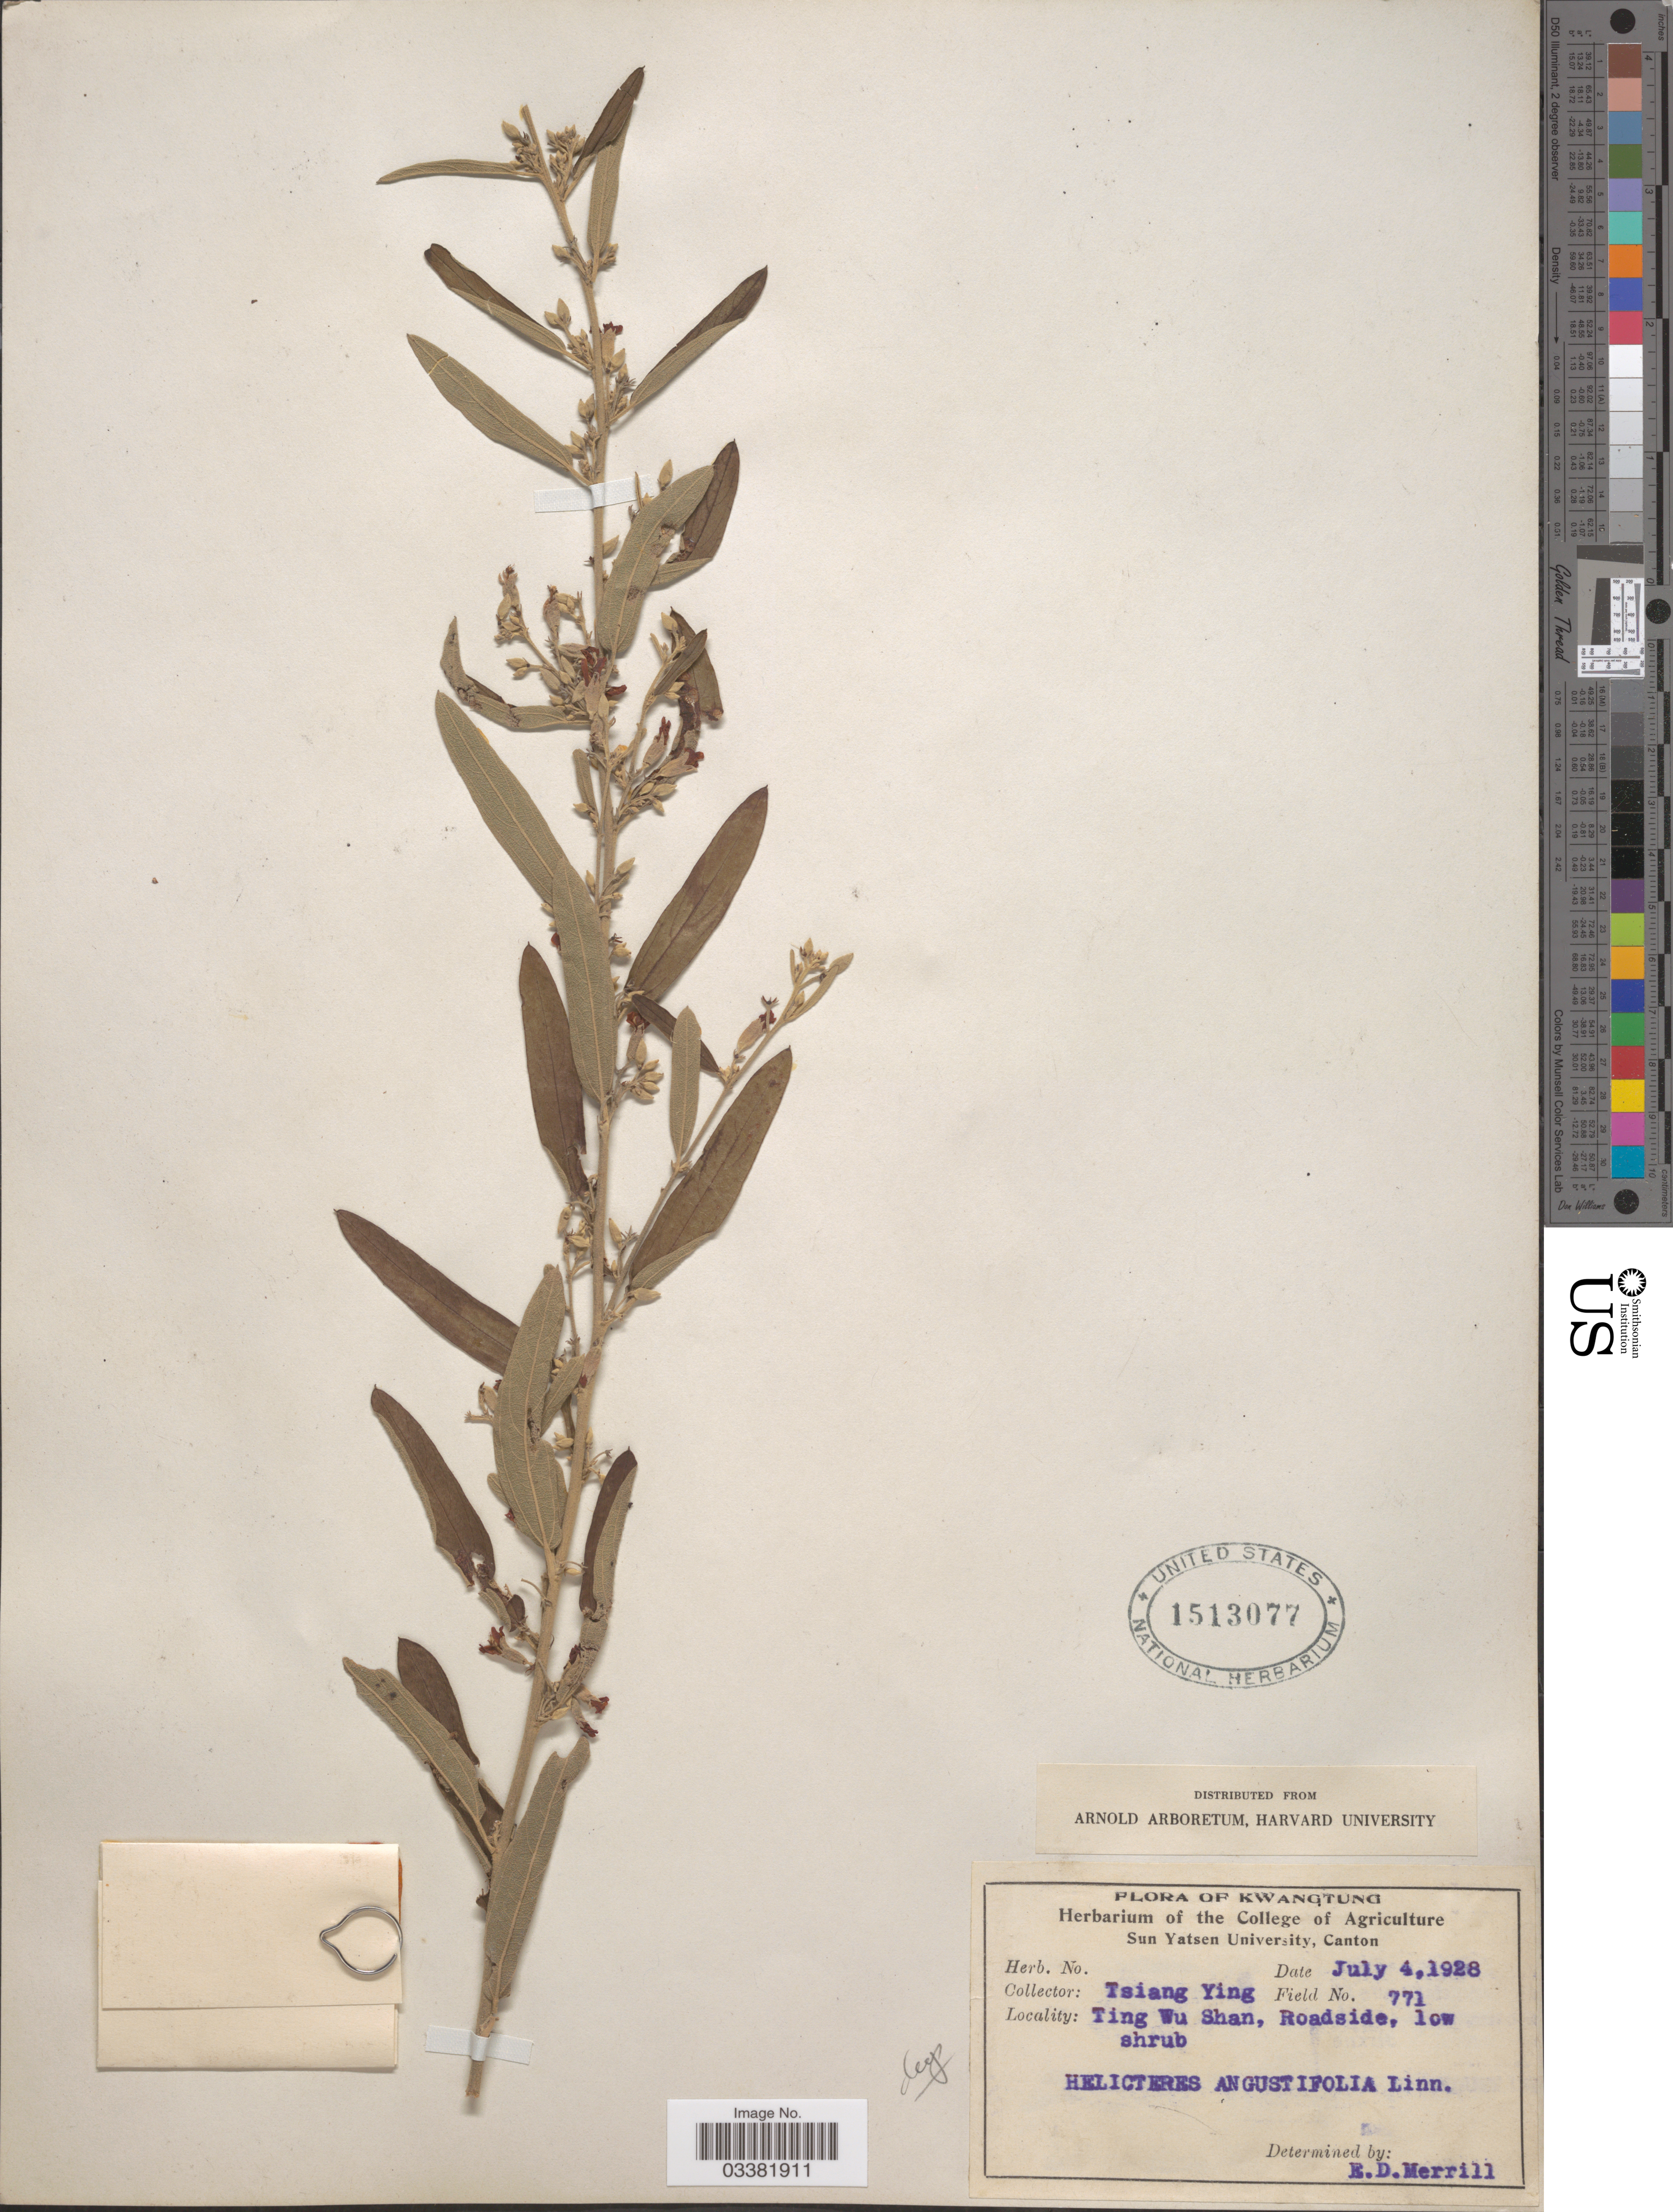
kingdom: Plantae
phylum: Tracheophyta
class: Magnoliopsida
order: Malvales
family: Malvaceae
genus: Helicteres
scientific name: Helicteres angustifolia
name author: L.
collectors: T. Ying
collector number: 771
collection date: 1928-07-04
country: China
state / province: Guangdong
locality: Kwangtung. Ting Wu Shan, Roadside.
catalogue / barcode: US 1513077